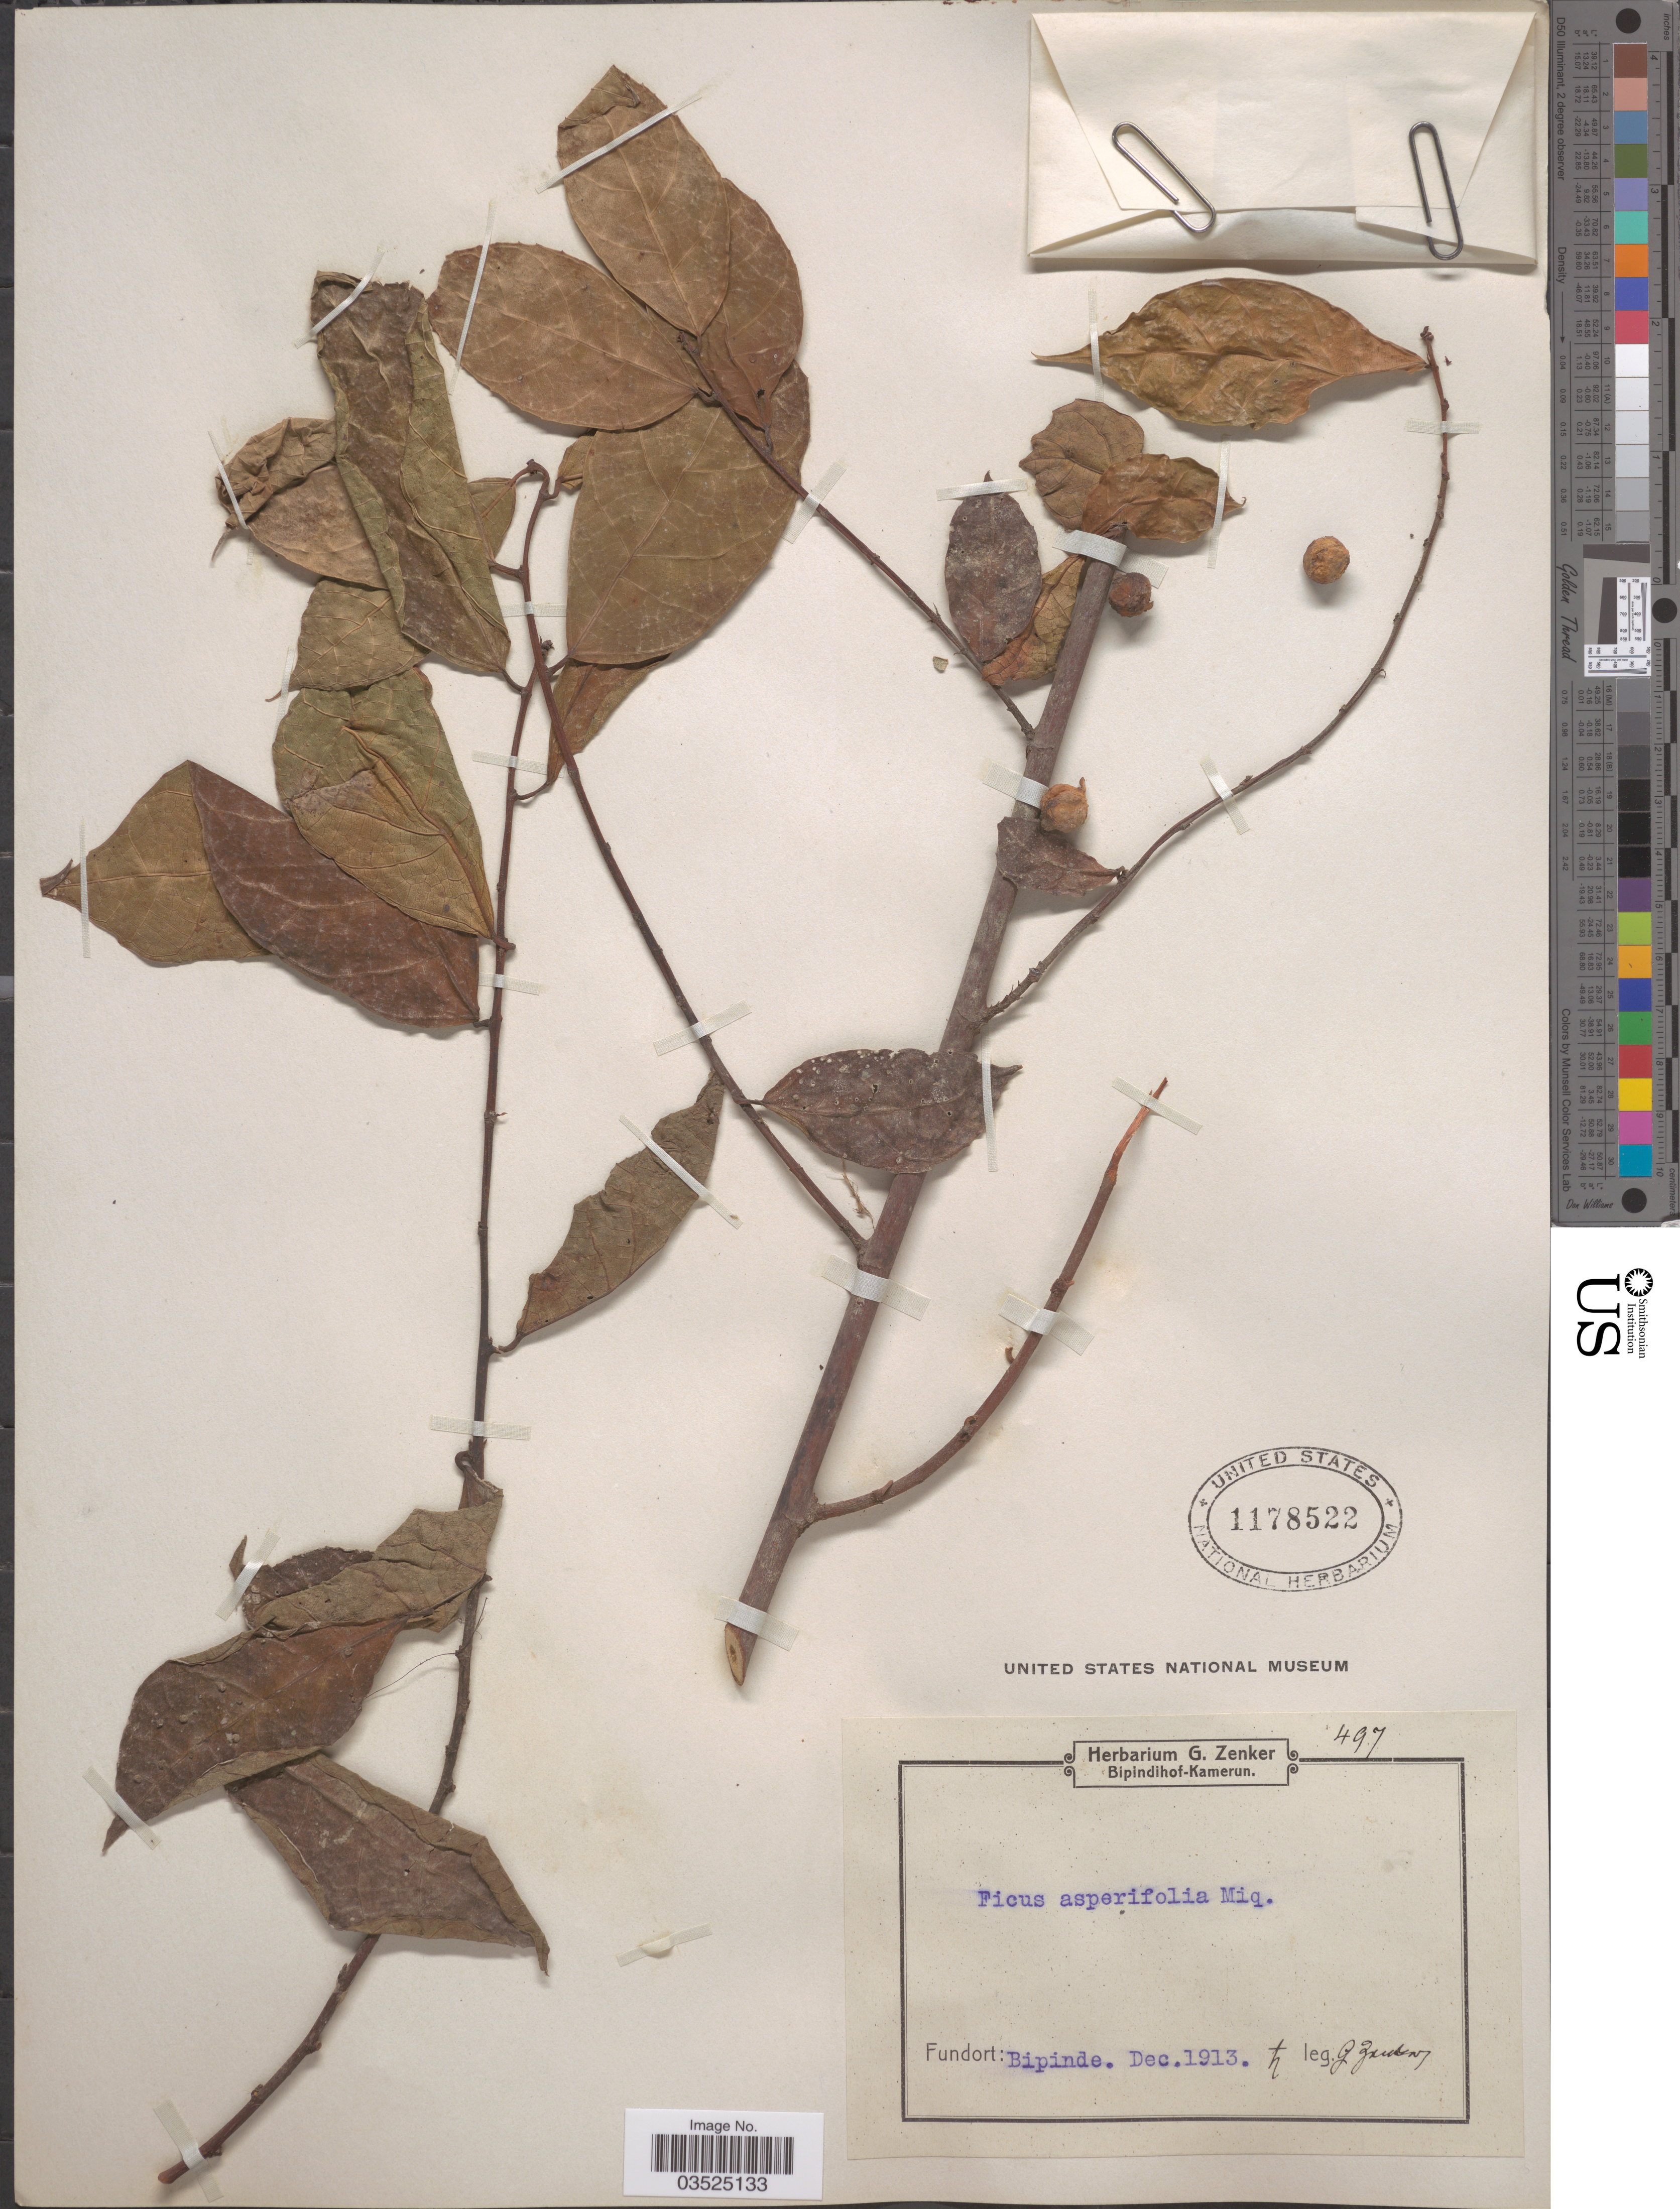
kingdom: Plantae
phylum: Tracheophyta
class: Magnoliopsida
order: Rosales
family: Moraceae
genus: Ficus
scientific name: Ficus asperifolia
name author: Miq.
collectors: G. A. Zenker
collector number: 497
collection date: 1913-12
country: Cameroon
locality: Fundort: Bipinde.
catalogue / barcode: US 1178522